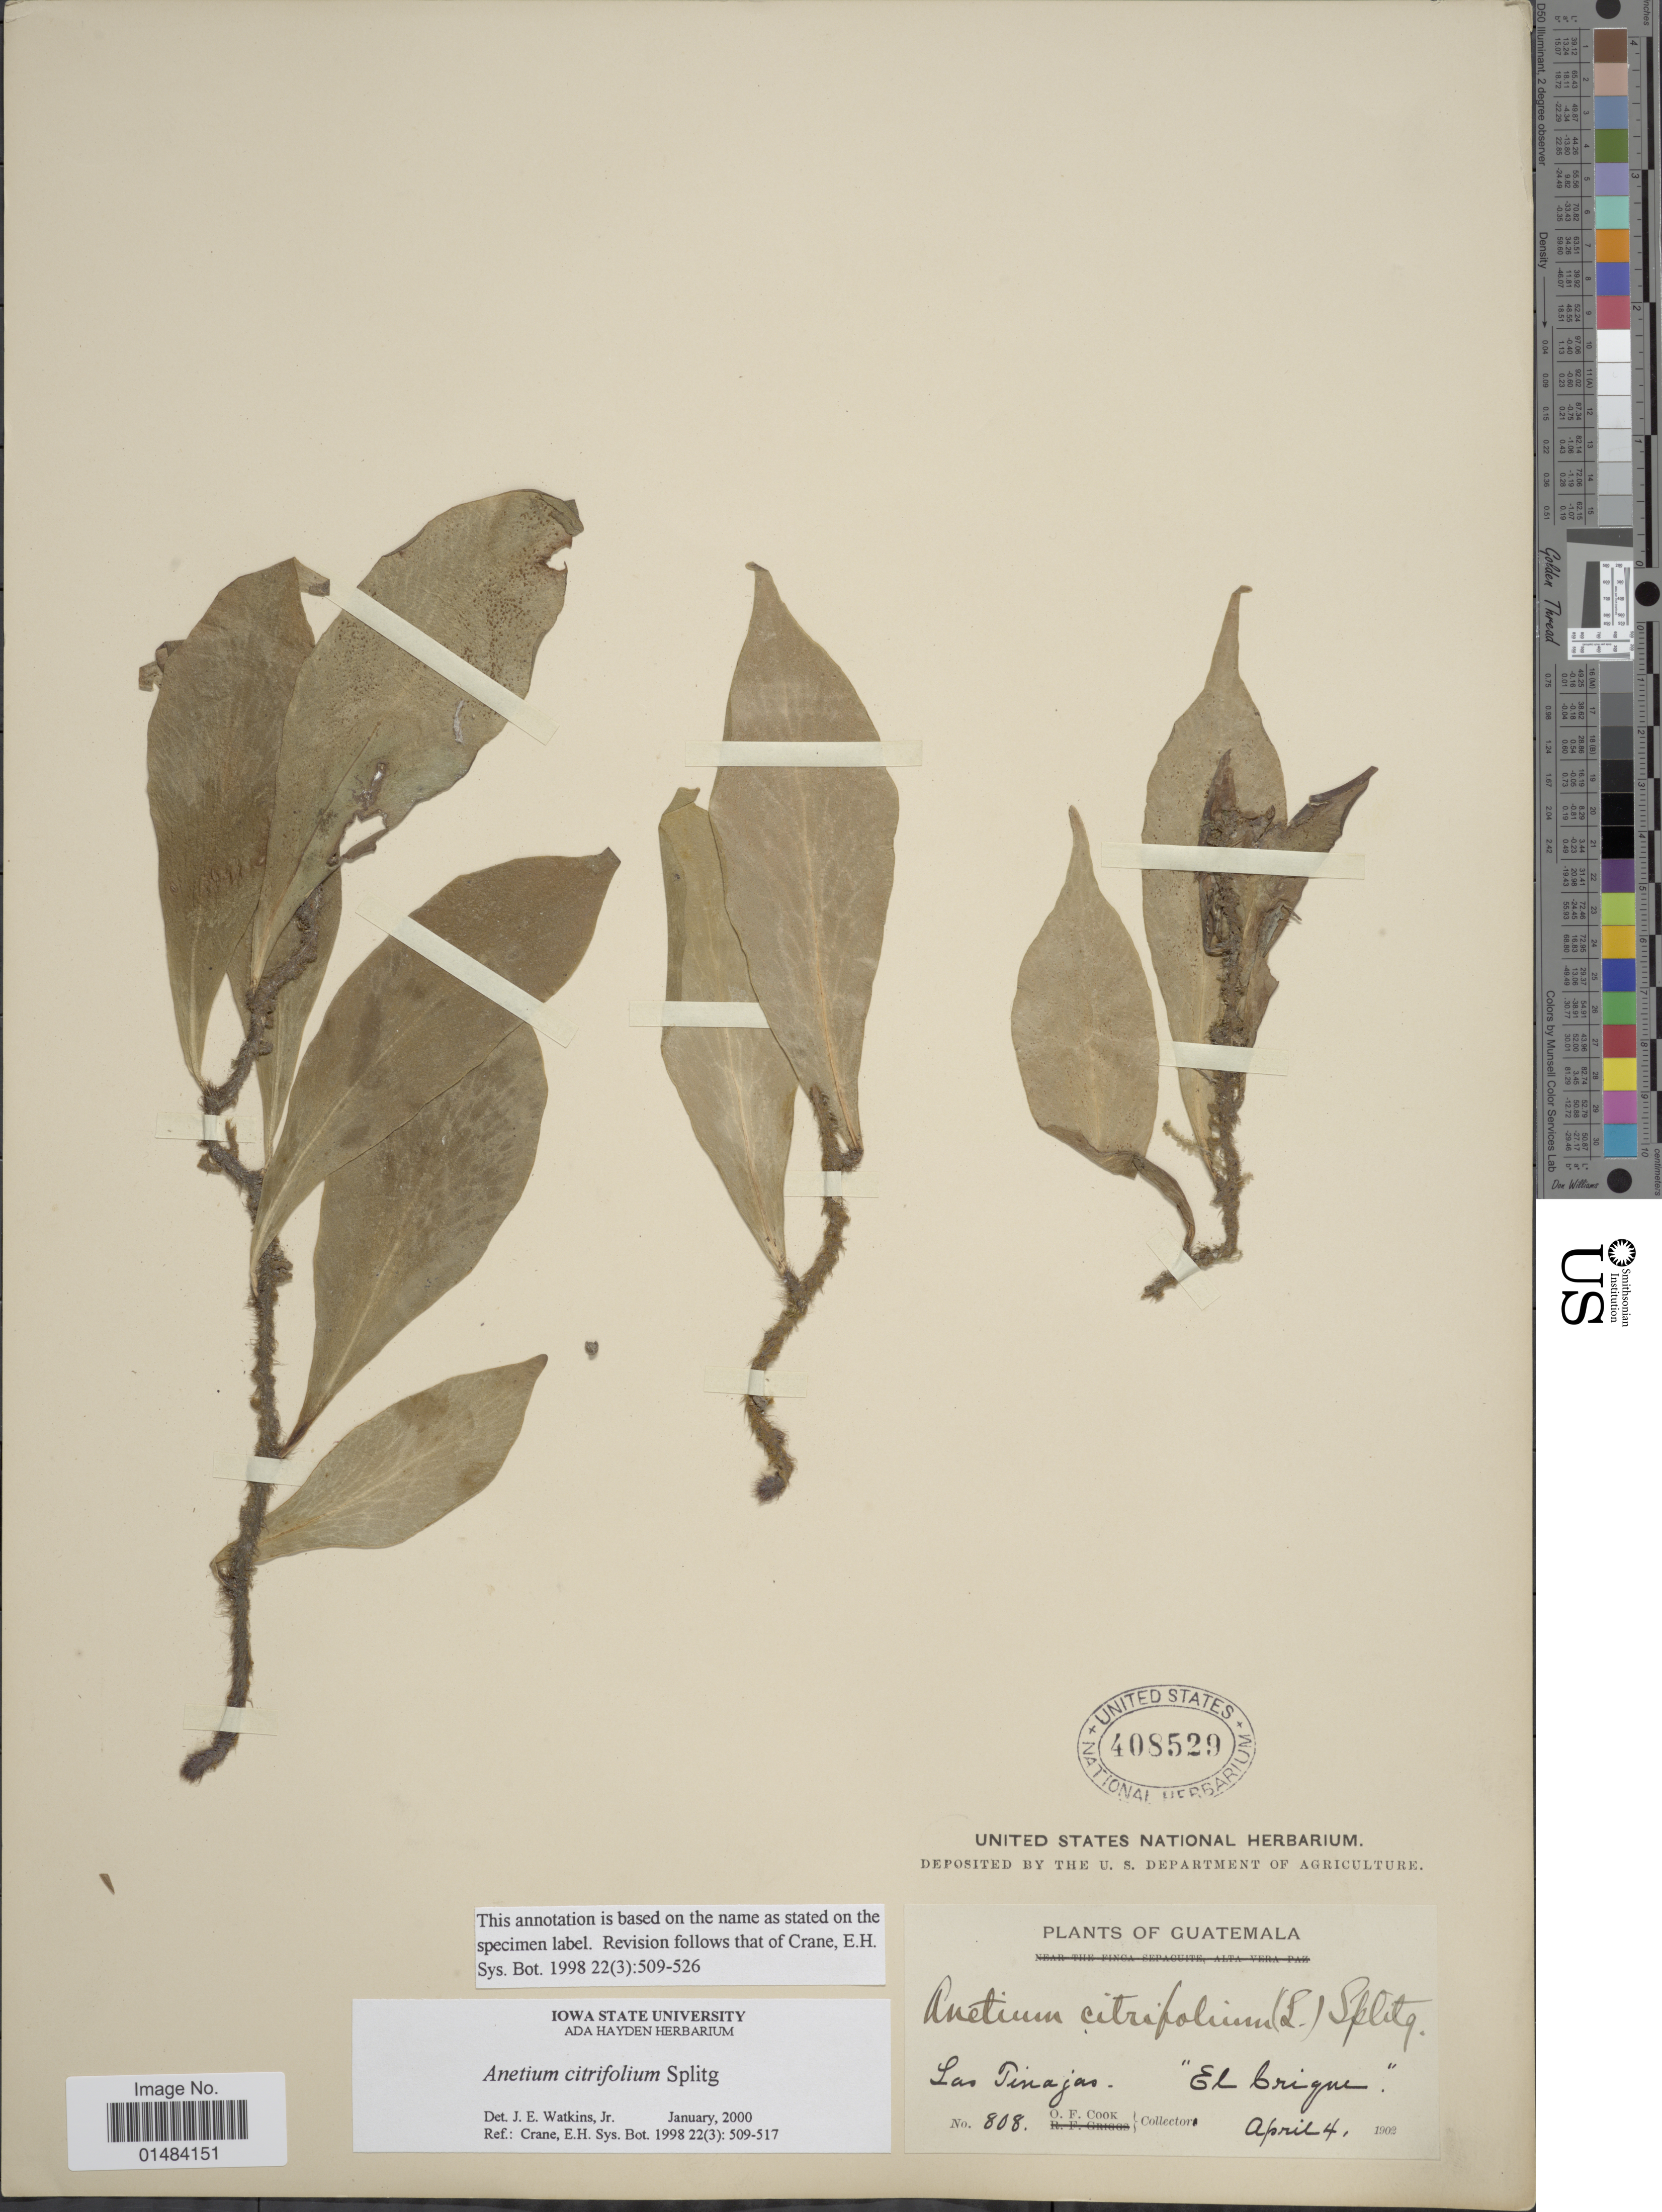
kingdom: Plantae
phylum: Tracheophyta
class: Polypodiopsida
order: Polypodiales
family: Pteridaceae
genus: Anetium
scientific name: Anetium citrifolium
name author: (L.) Splitg.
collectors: O. F. Cook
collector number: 808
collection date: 1902-04-04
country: Guatemala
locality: Guatemala, Las Tinajas, "El Crique".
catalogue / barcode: US 408529